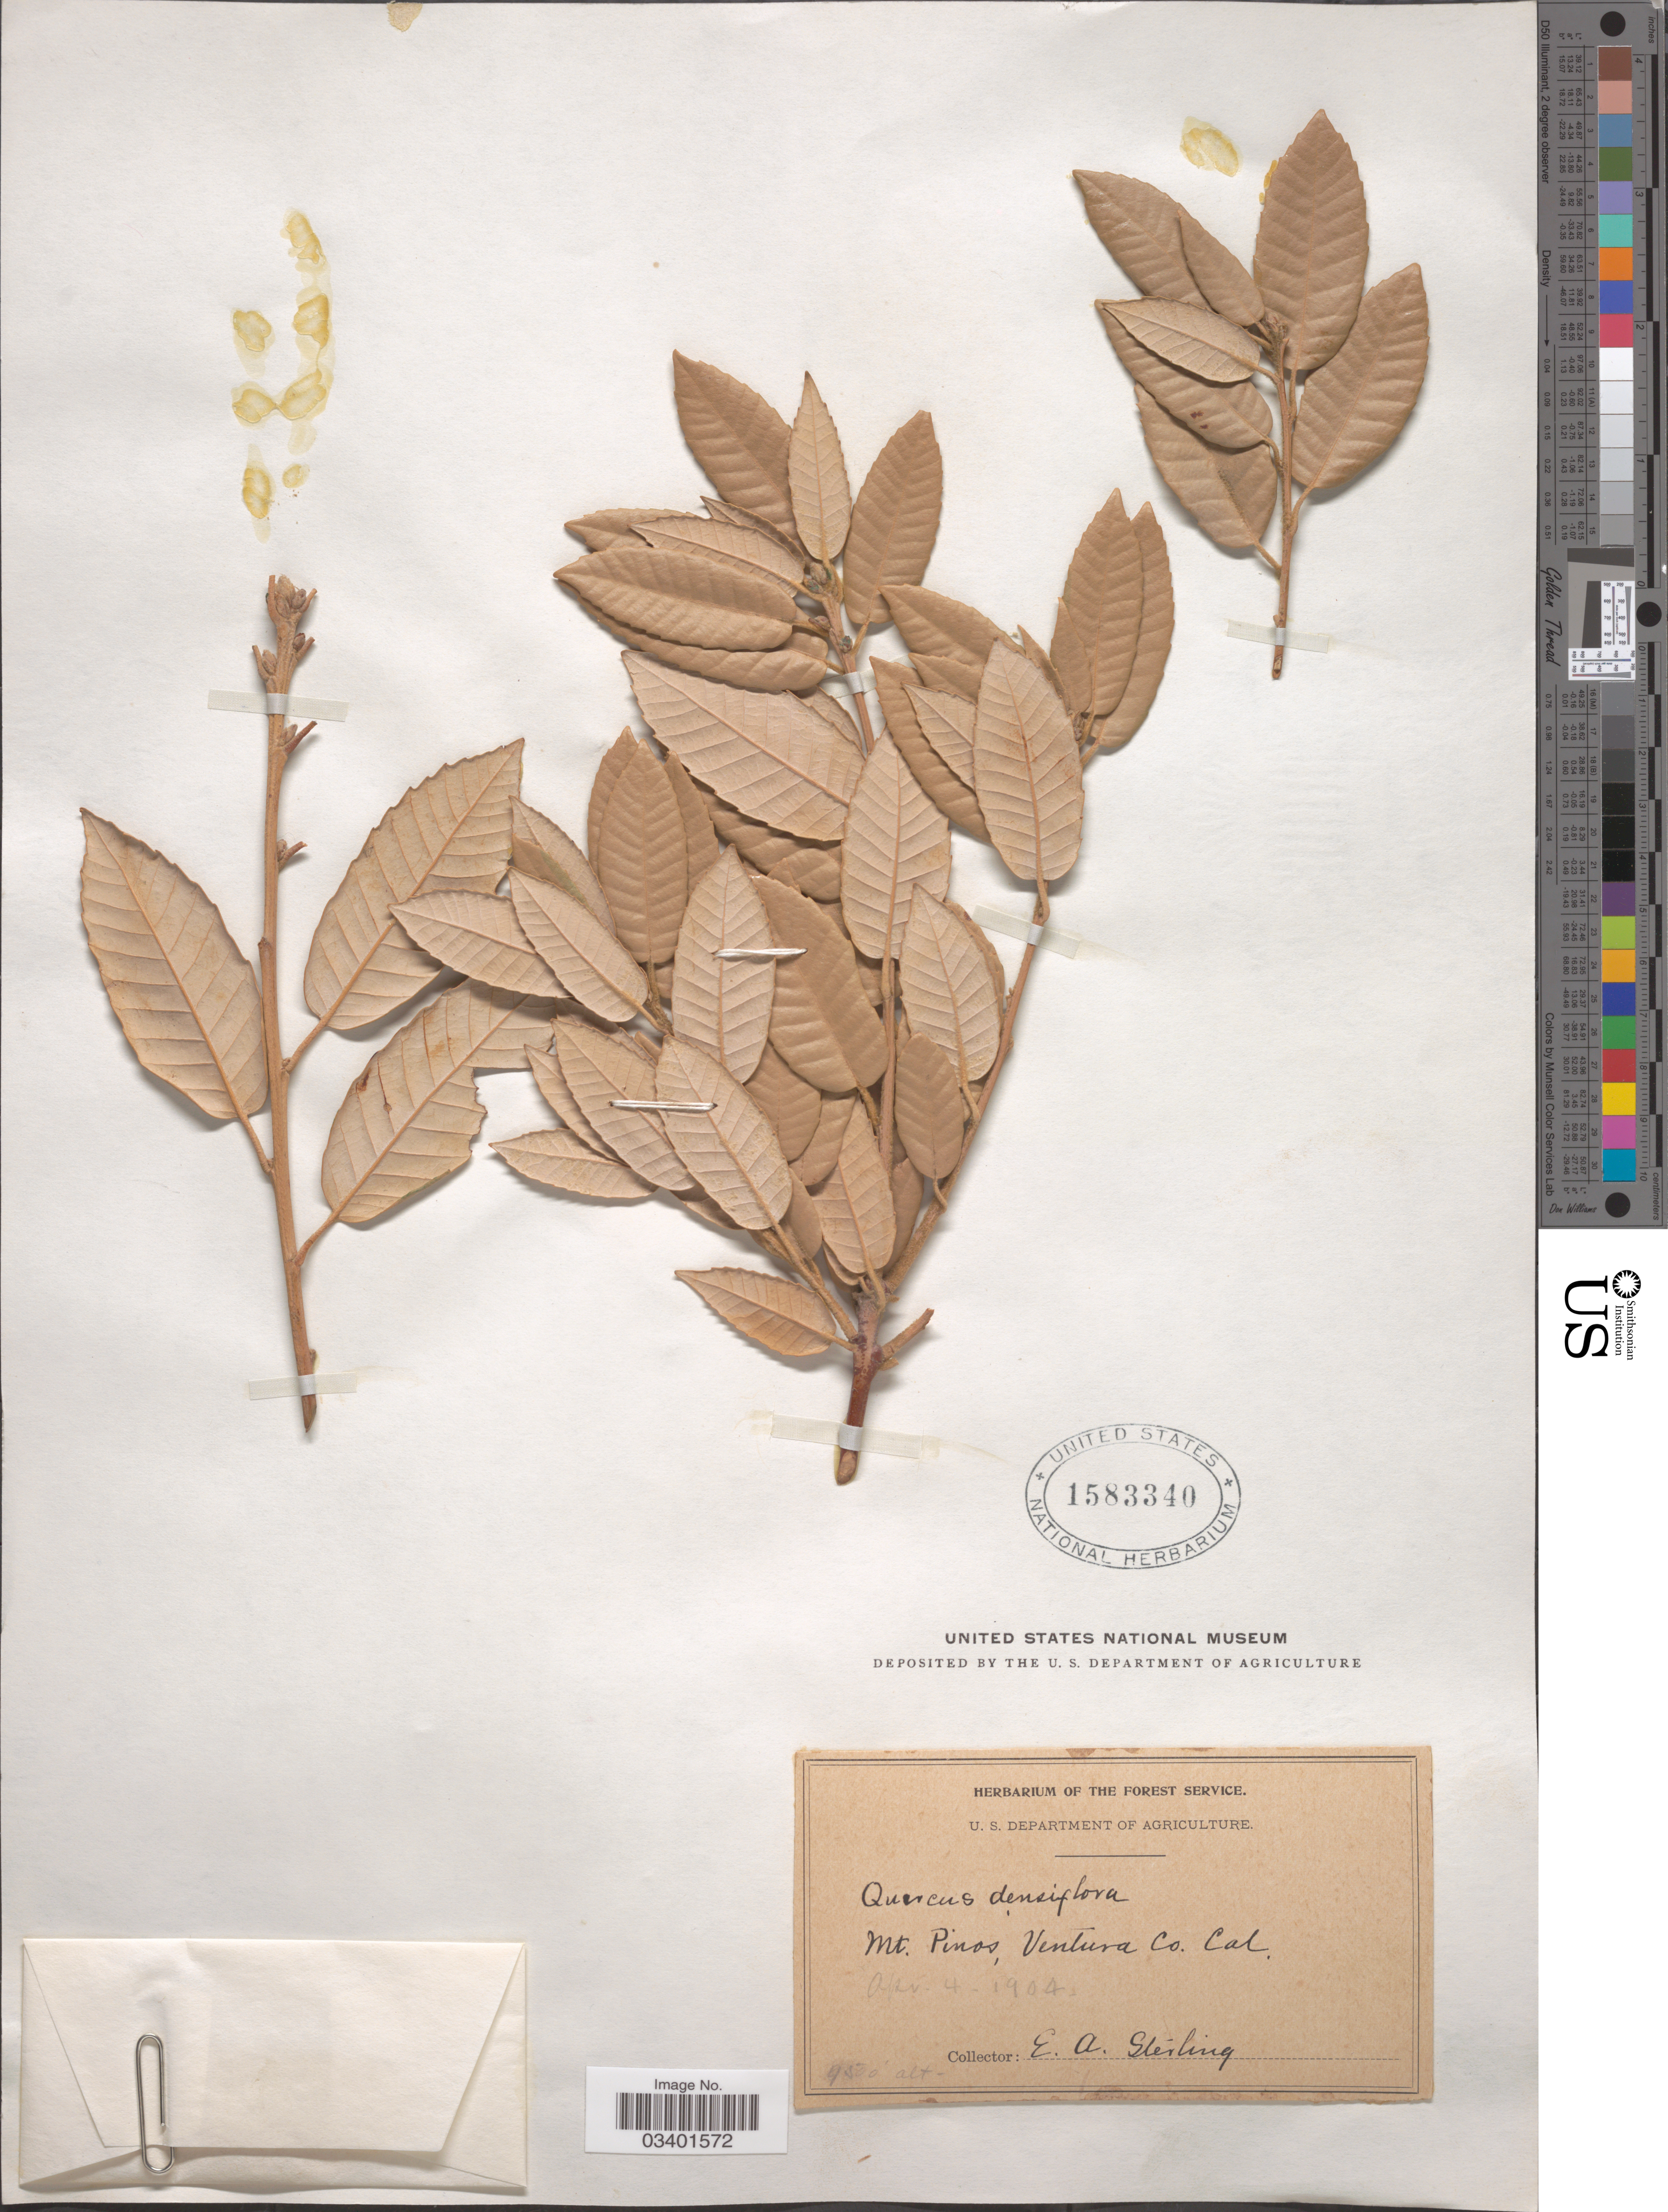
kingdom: Plantae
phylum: Tracheophyta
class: Magnoliopsida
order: Fagales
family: Fagaceae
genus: Notholithocarpus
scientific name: Notholithocarpus densiflorus var. densiflorus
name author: (Hook. & Arn.) P. S. Manos et al.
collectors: E. Sterling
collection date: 1904-04-04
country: United States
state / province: California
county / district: Ventura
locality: Mt. Pinos, Ventura Co.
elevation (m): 1372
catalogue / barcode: US 1583340